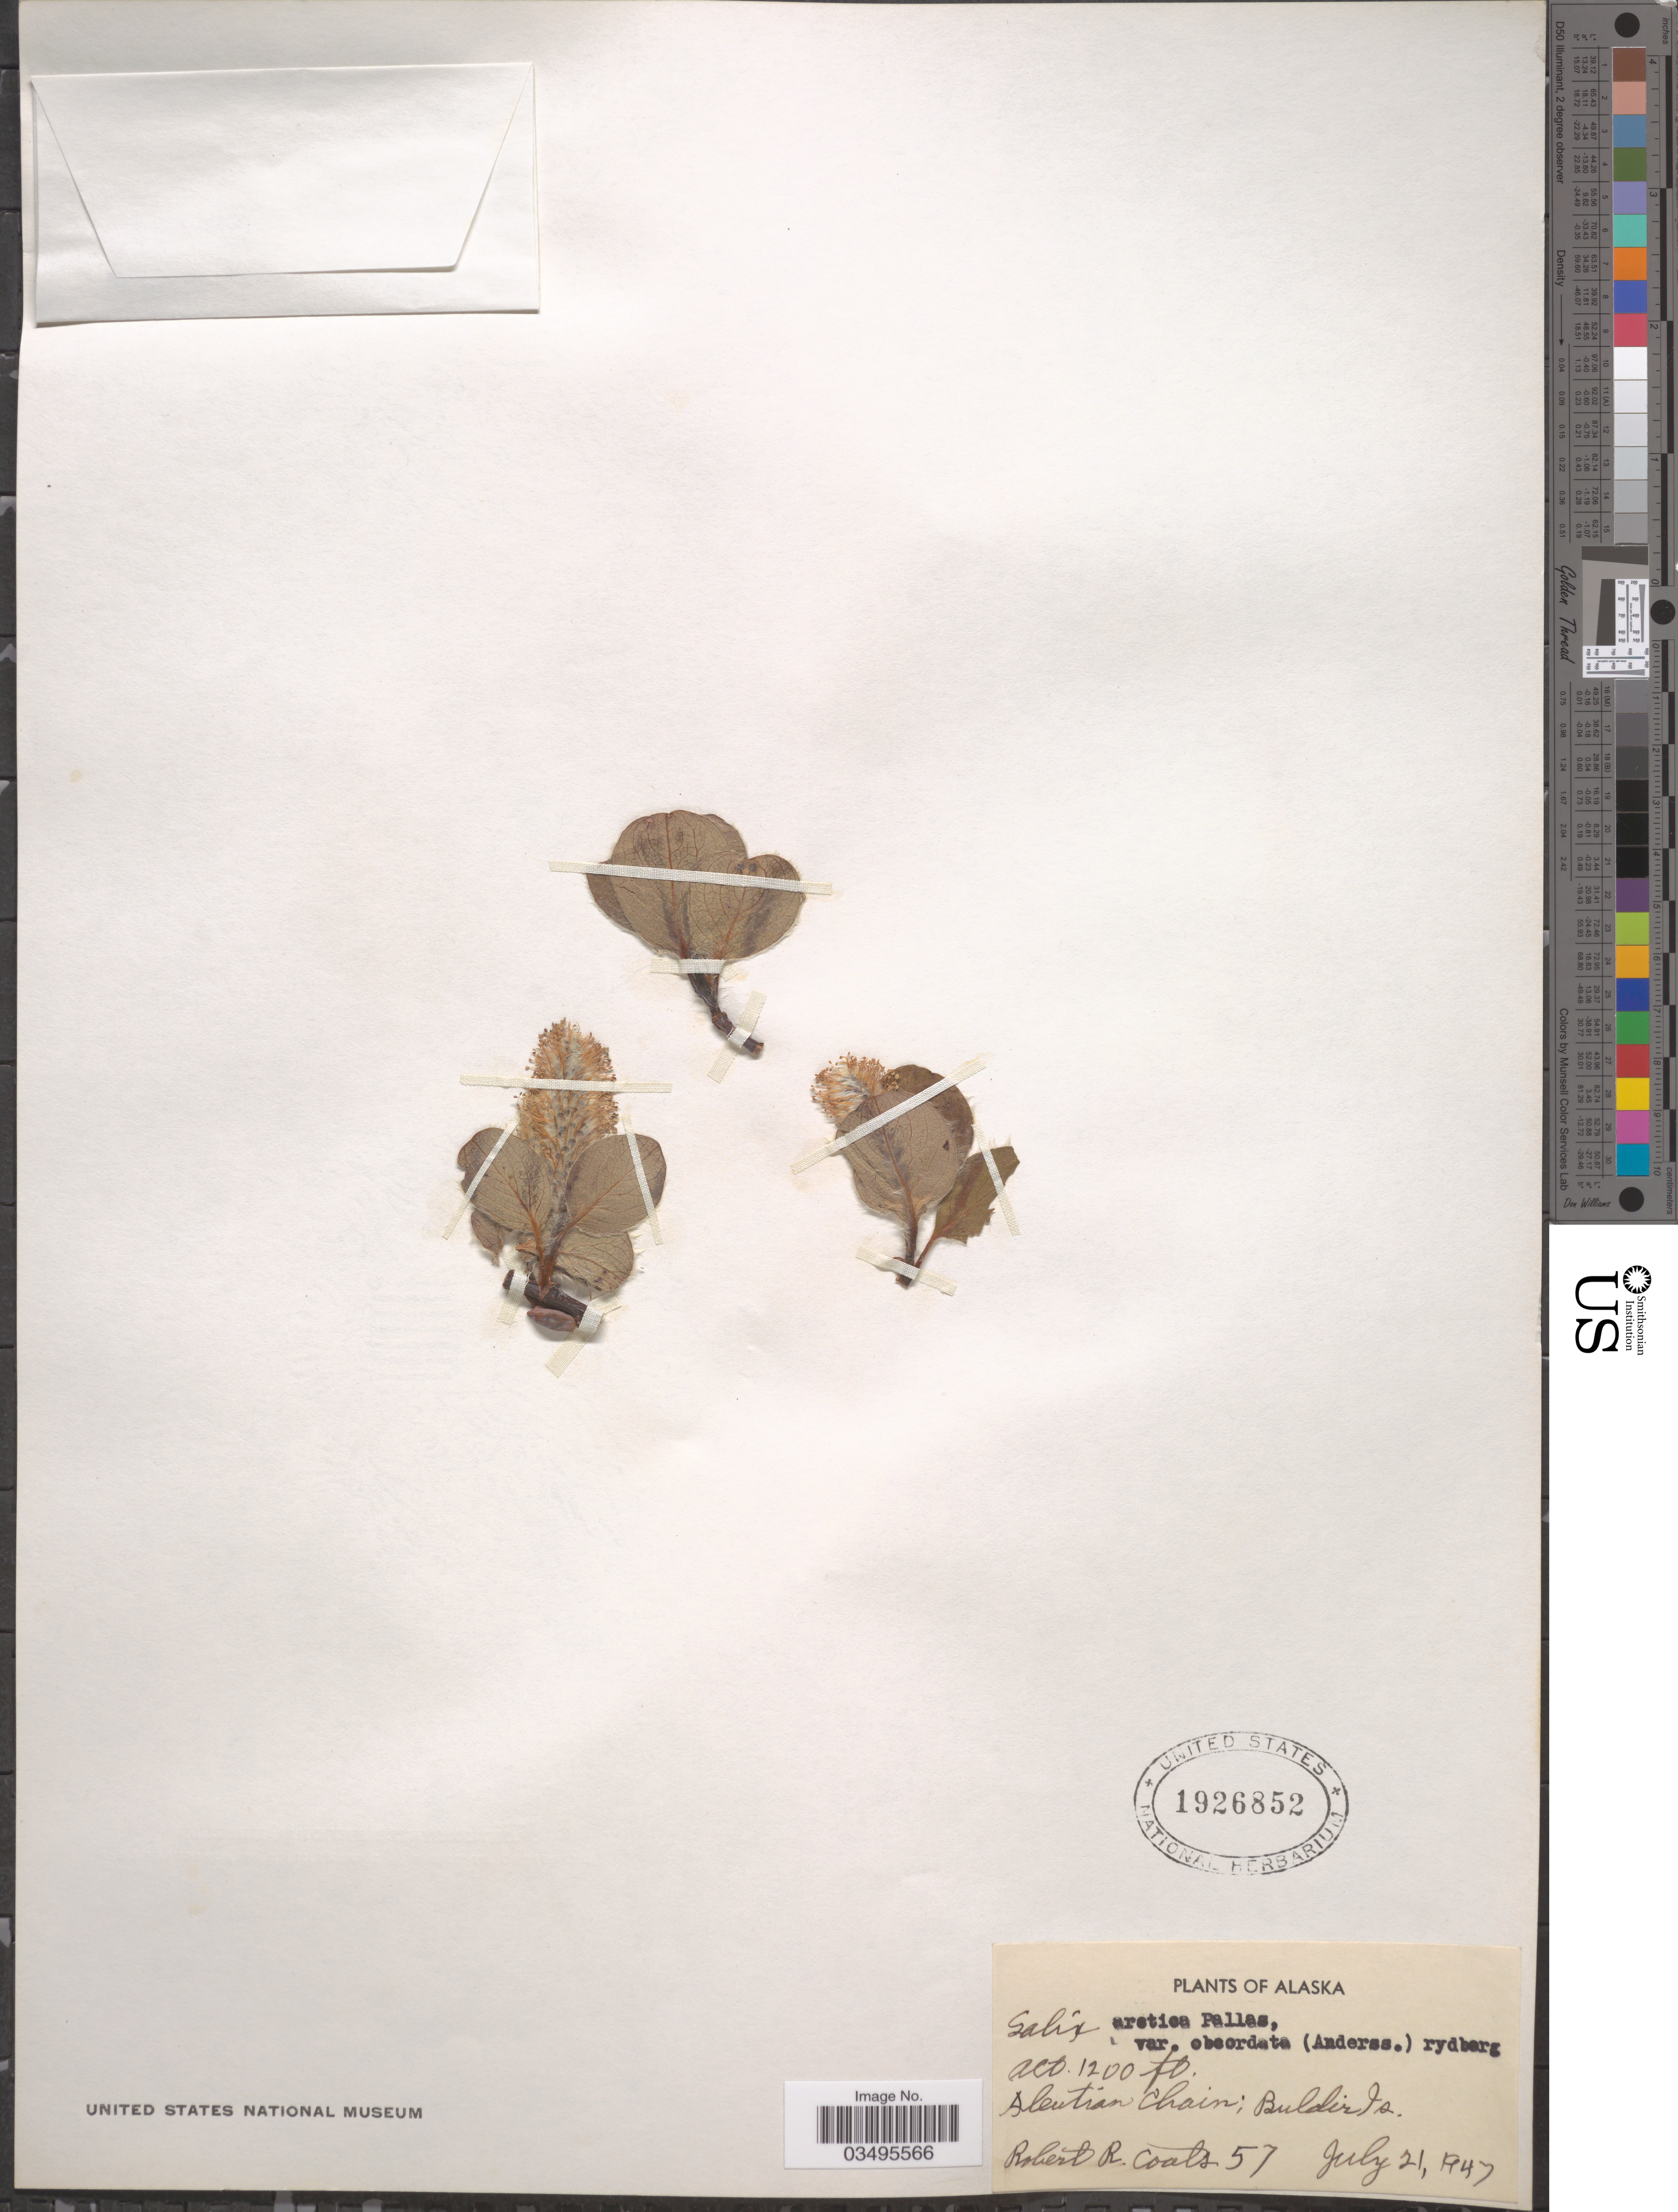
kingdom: Plantae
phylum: Tracheophyta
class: Magnoliopsida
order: Malpighiales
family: Salicaceae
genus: Salix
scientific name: Salix arctica var. obcordata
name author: (Andersson) Rydb.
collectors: R. Coats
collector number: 57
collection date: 1947-07-21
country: United States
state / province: Alaska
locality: Aleutian Chain; Buldir Is.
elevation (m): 366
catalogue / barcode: US 1926852